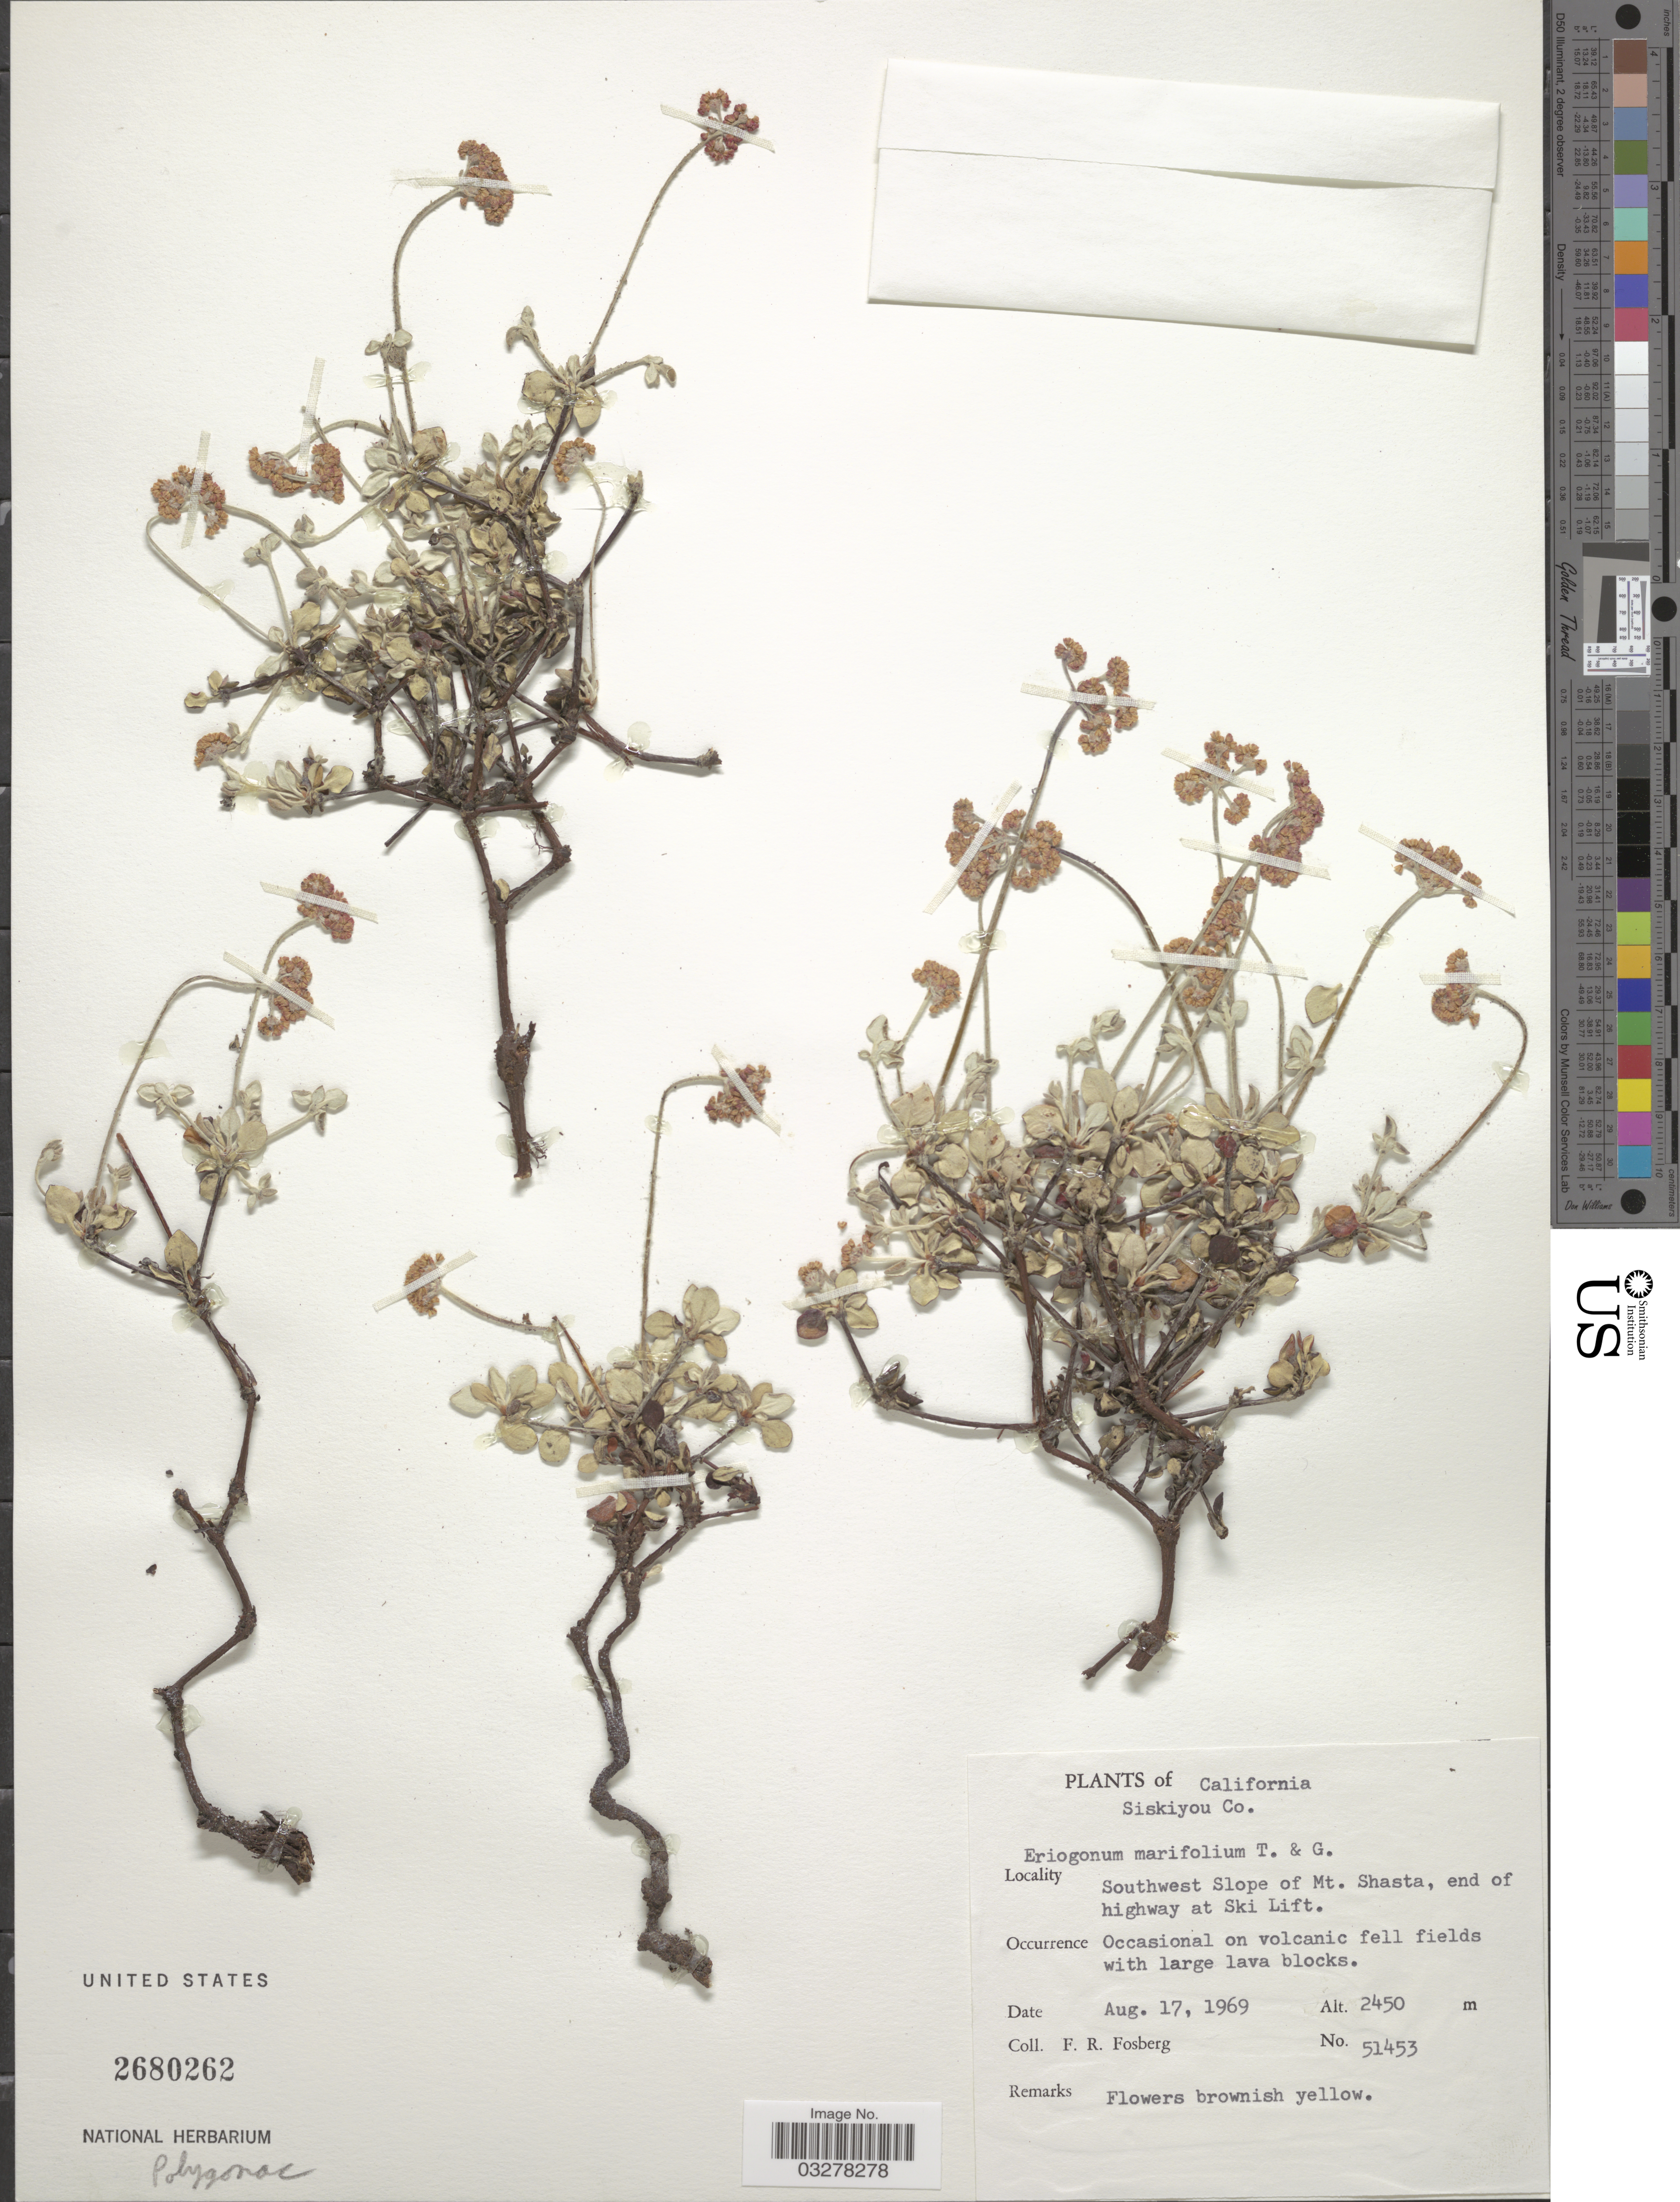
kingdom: Plantae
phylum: Tracheophyta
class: Magnoliopsida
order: Caryophyllales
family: Polygonaceae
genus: Eriogonum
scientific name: Eriogonum marifolium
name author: Torr. & A. Gray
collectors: F. R. Fosberg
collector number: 51453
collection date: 1969-08-17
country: United States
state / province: California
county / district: Siskiyou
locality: Siskiyou Co. Southwest Slope of Mt. Shasta, end of highway at Ski Lift.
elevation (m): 2450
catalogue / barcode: US 2680262